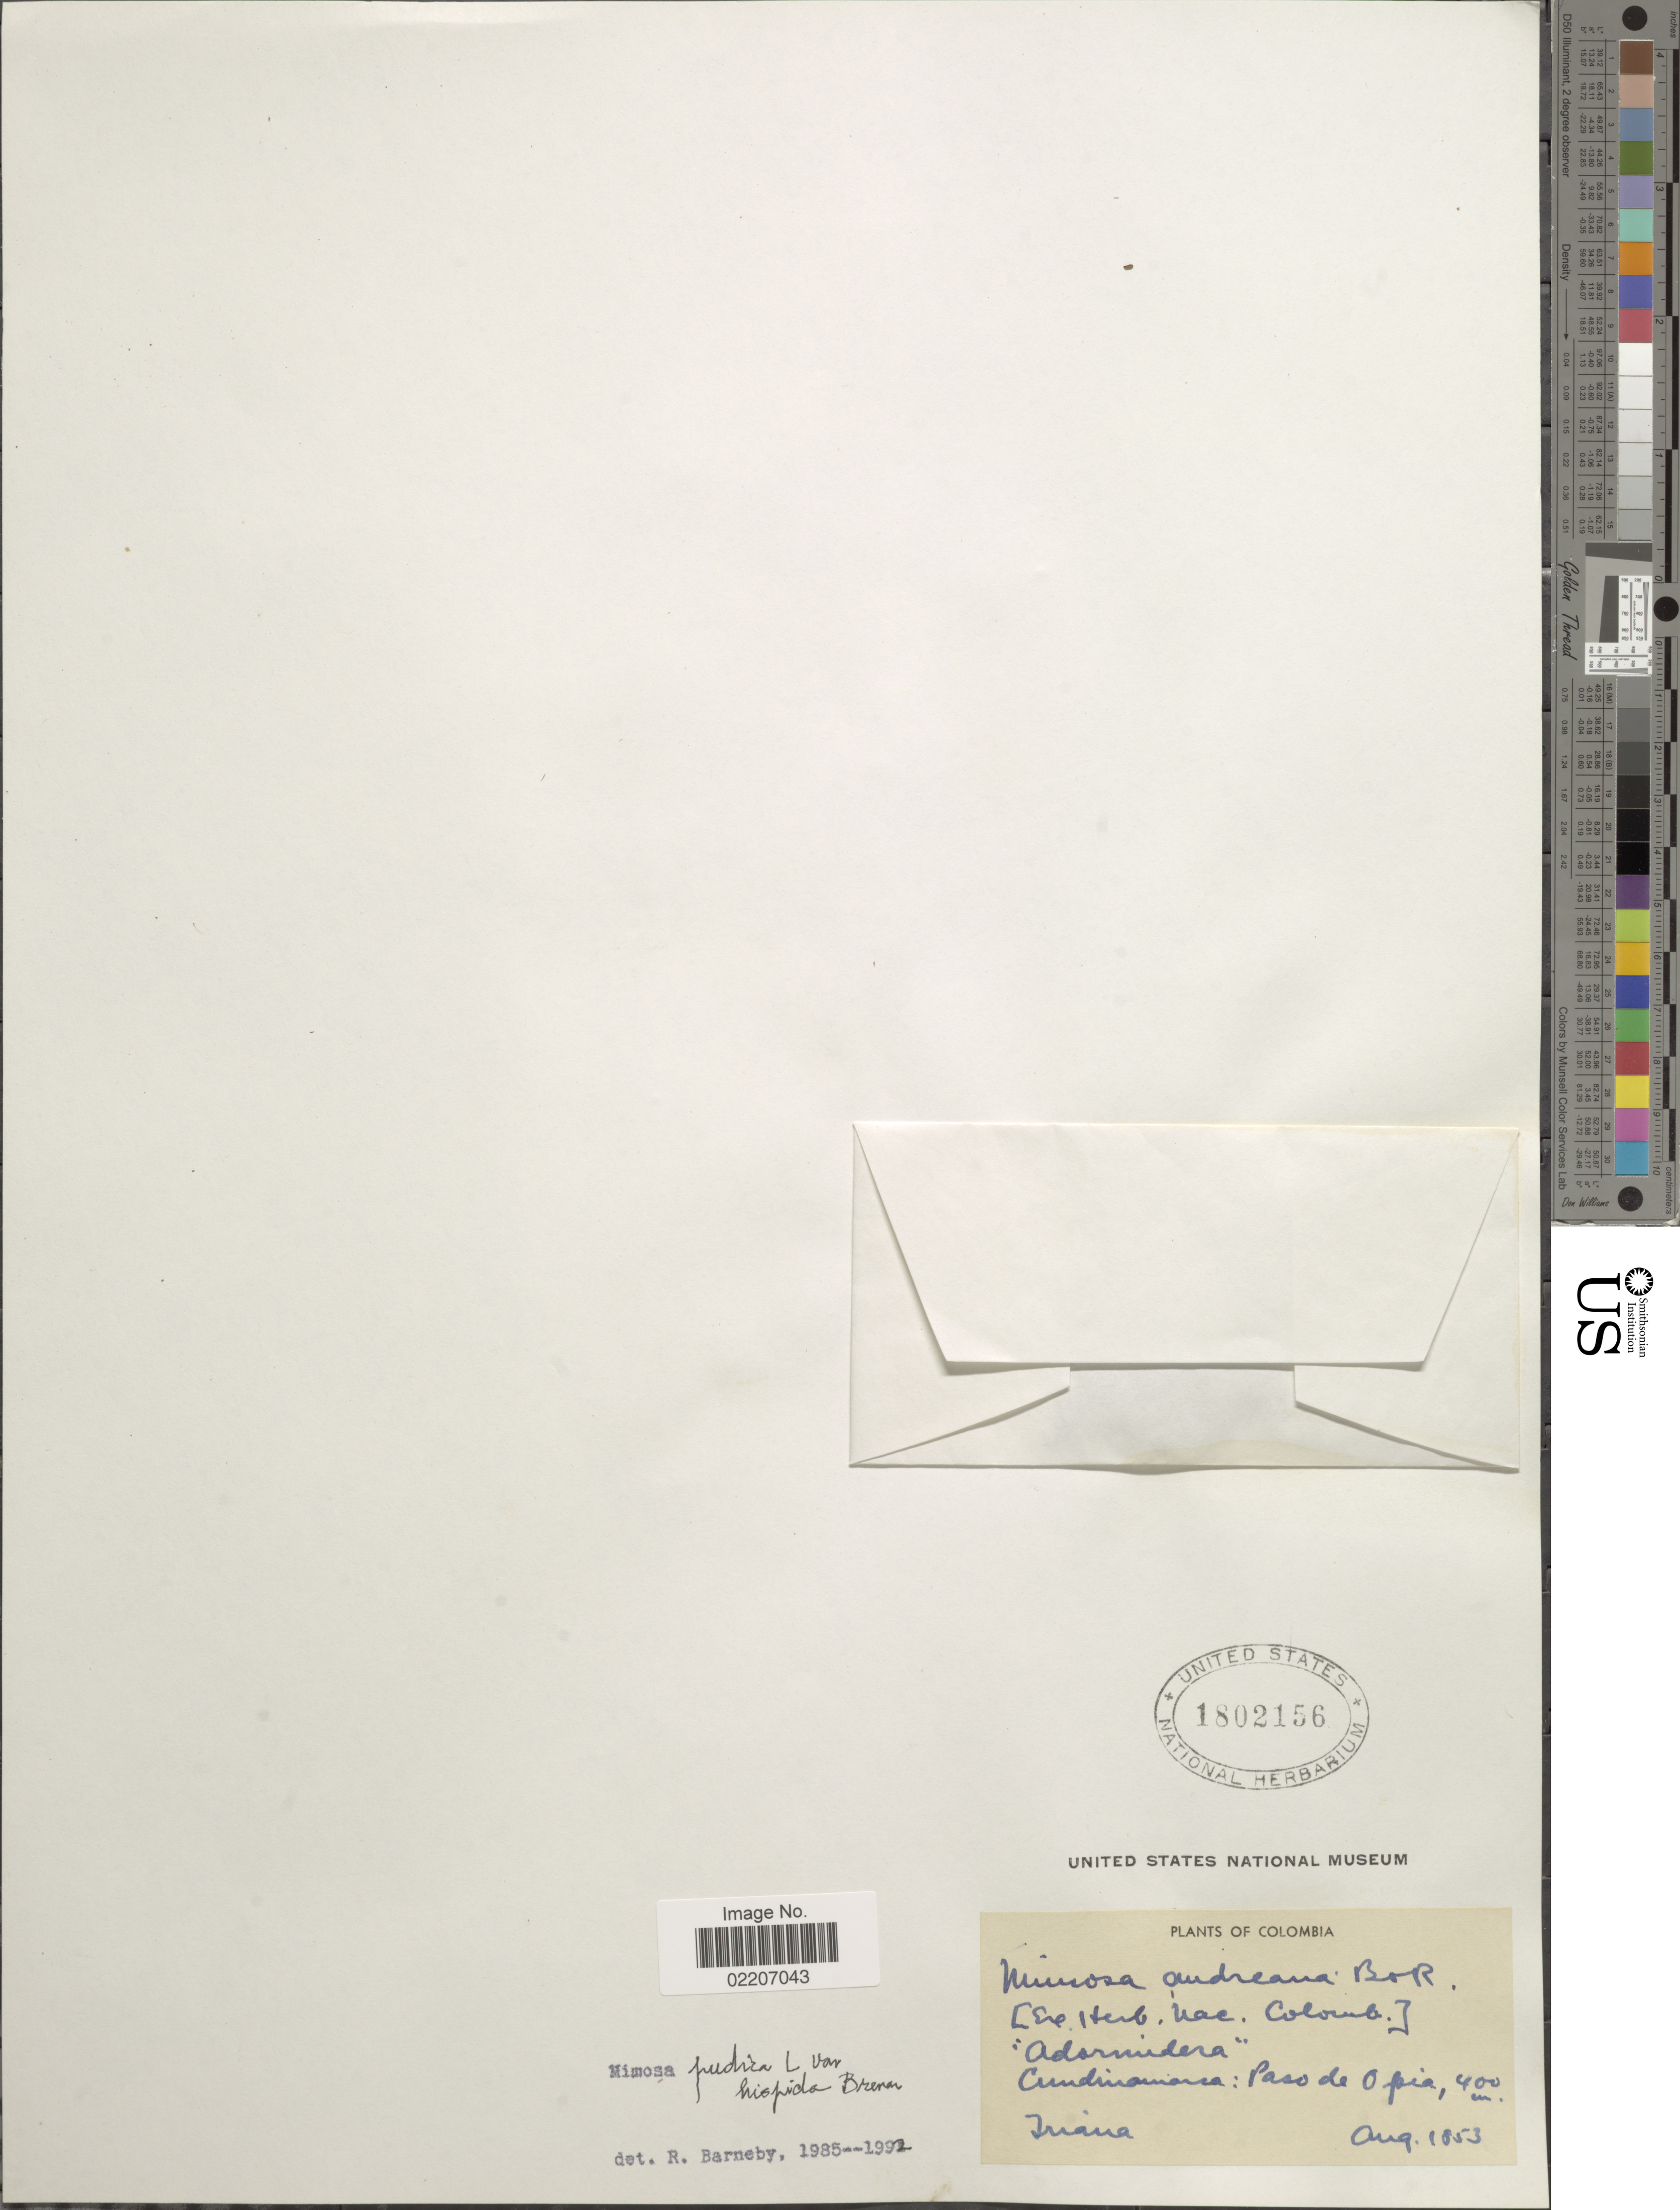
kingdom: Plantae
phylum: Tracheophyta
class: Magnoliopsida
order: Fabales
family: Fabaceae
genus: Mimosa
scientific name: Mimosa pudica var. hispida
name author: Brenan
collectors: Triana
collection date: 1853-08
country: Colombia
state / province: Cundinamarca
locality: Paso de Opia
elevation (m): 400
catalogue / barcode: US 1802156